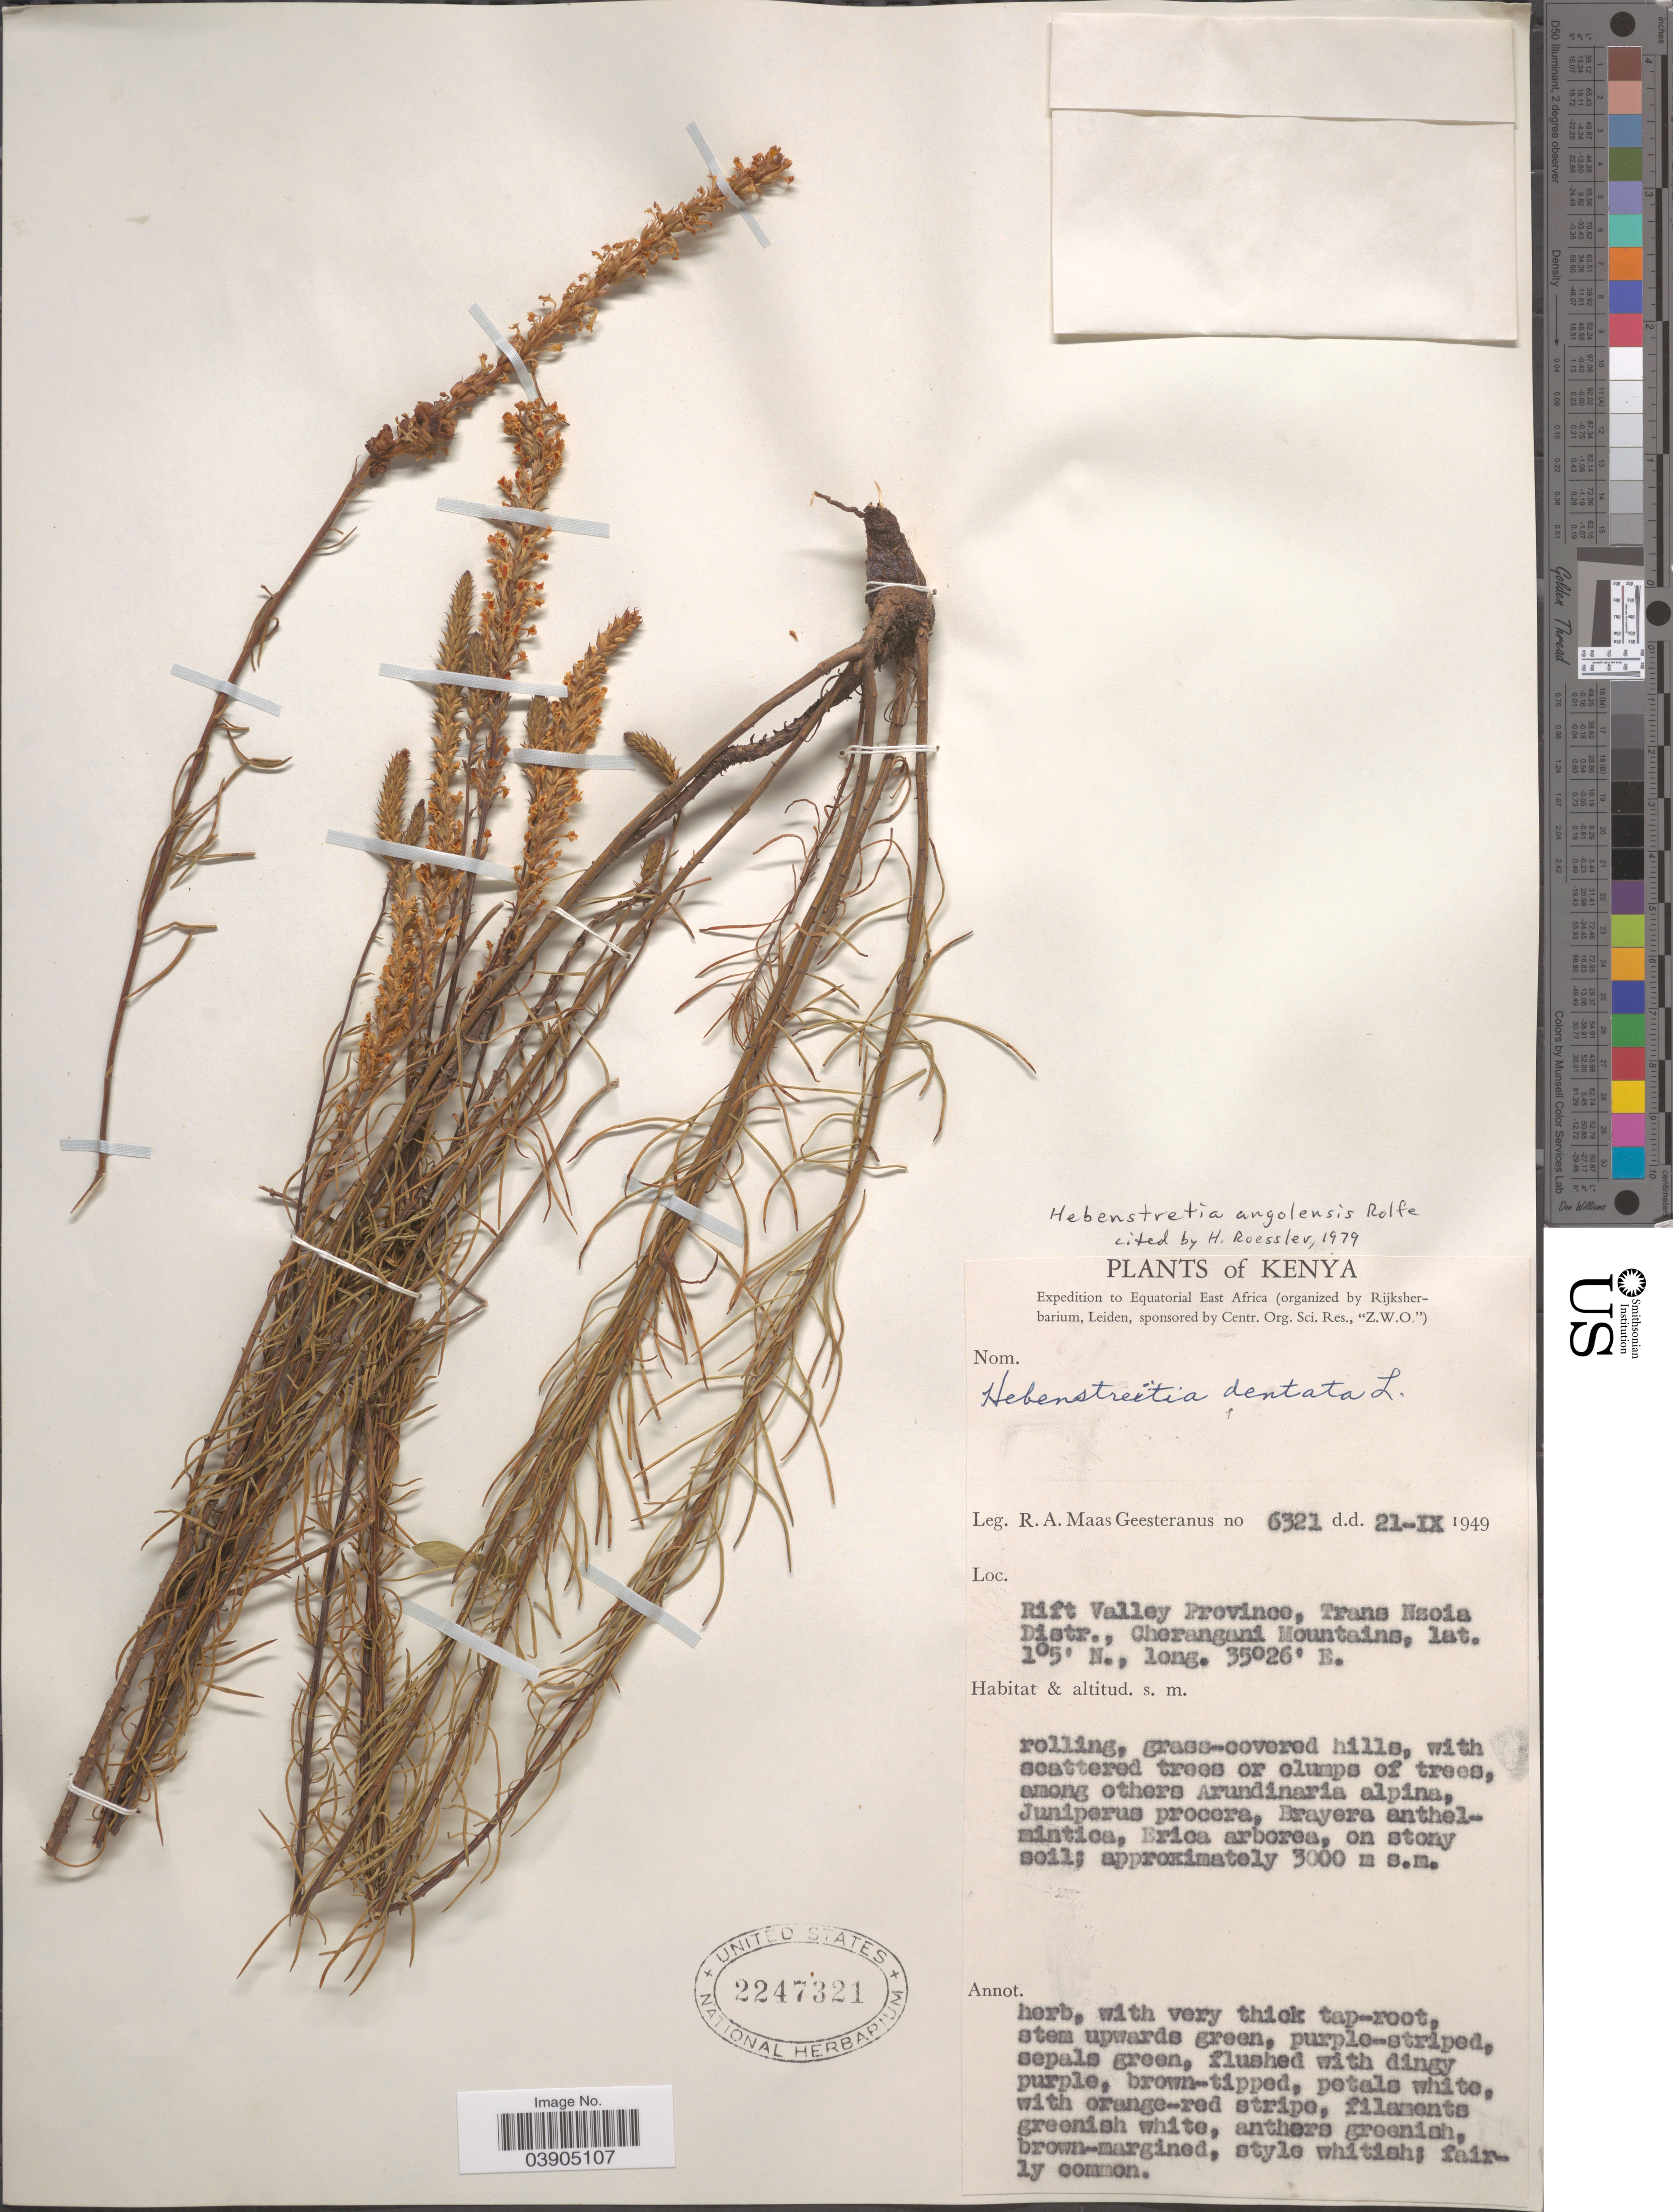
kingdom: Plantae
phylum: Tracheophyta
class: Magnoliopsida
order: Lamiales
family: Scrophulariaceae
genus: Hebenstretia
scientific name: Hebenstretia angolensis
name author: Rolfe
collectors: R. A. Maas Geesteranus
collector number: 6321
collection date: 1949-09-21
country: Kenya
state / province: Trans Nzoia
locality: Equatorial East Africa. Trans Nzoia Distr., Cherangani Mountains.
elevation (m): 3000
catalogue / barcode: US 2247321